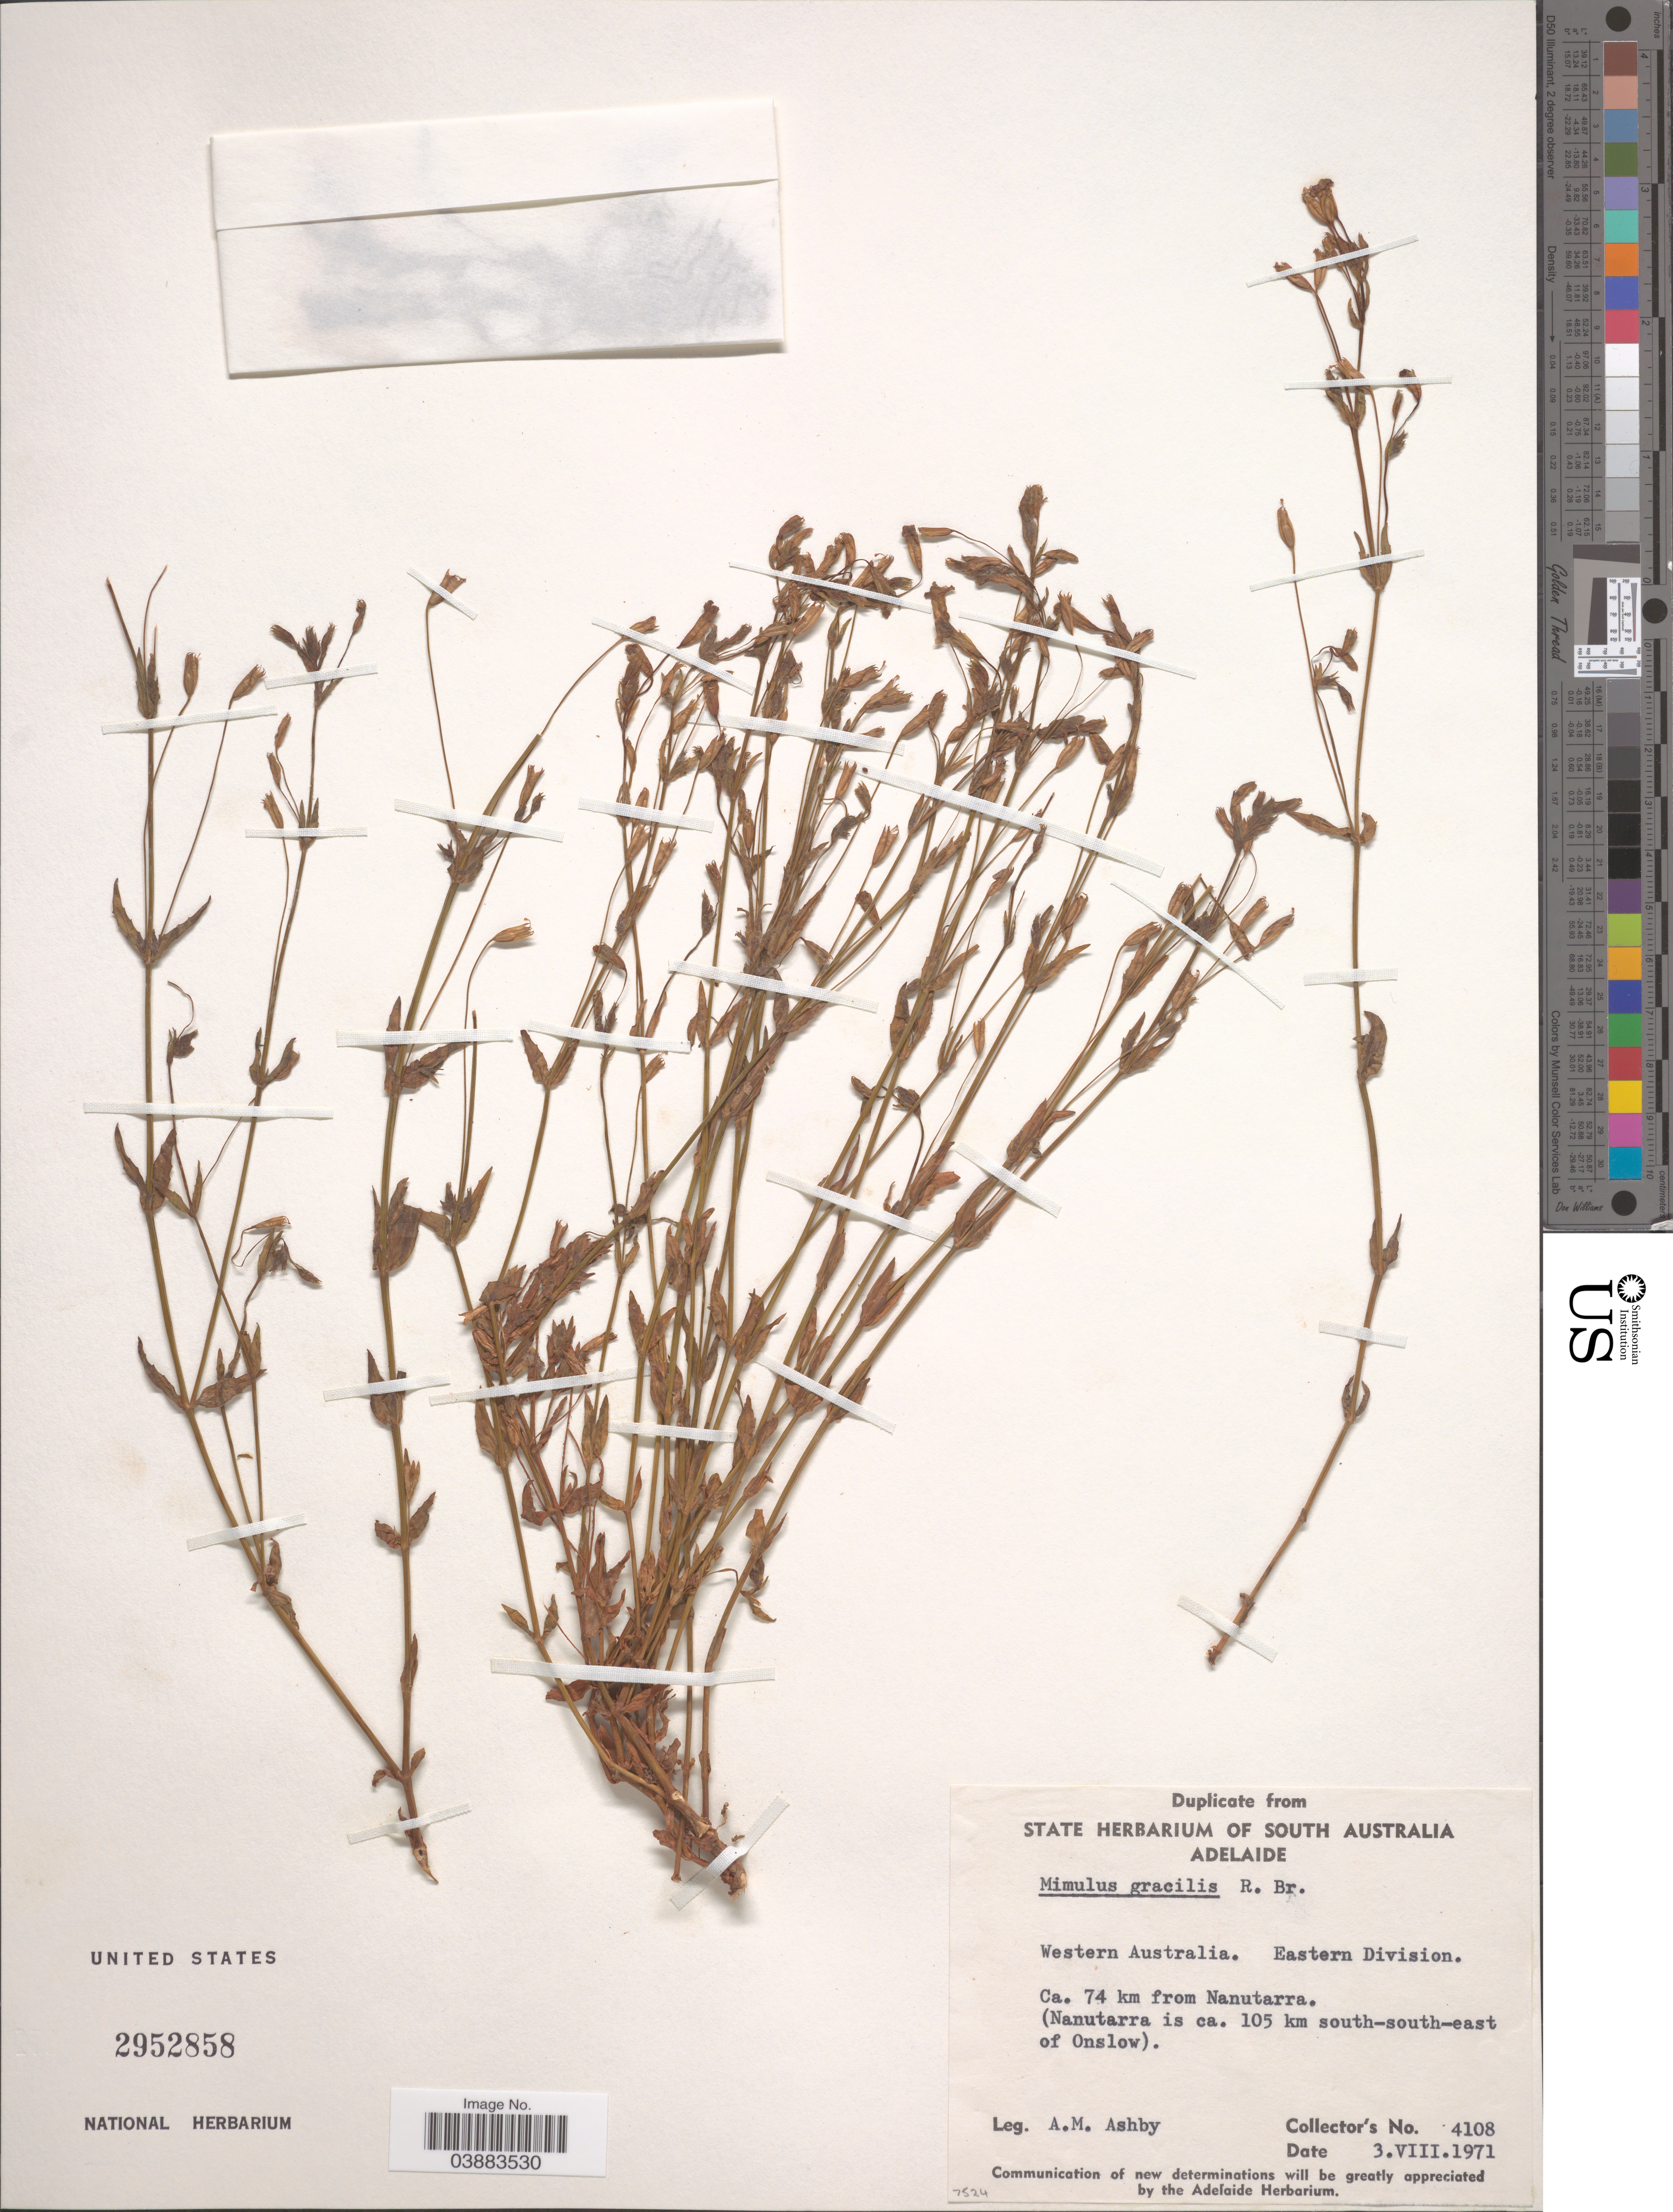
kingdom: Plantae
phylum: Tracheophyta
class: Magnoliopsida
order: Lamiales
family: Phrymaceae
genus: Mimulus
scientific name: Mimulus gracilis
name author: R. Br.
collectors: A. Ashby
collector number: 4108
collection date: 1971-08-03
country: Australia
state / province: Western Australia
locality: Eastern Division. Ca. 74 km from Nanutarra. (Nanutarra is ca. 105 km south-south-east of Onslow).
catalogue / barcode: US 2952858